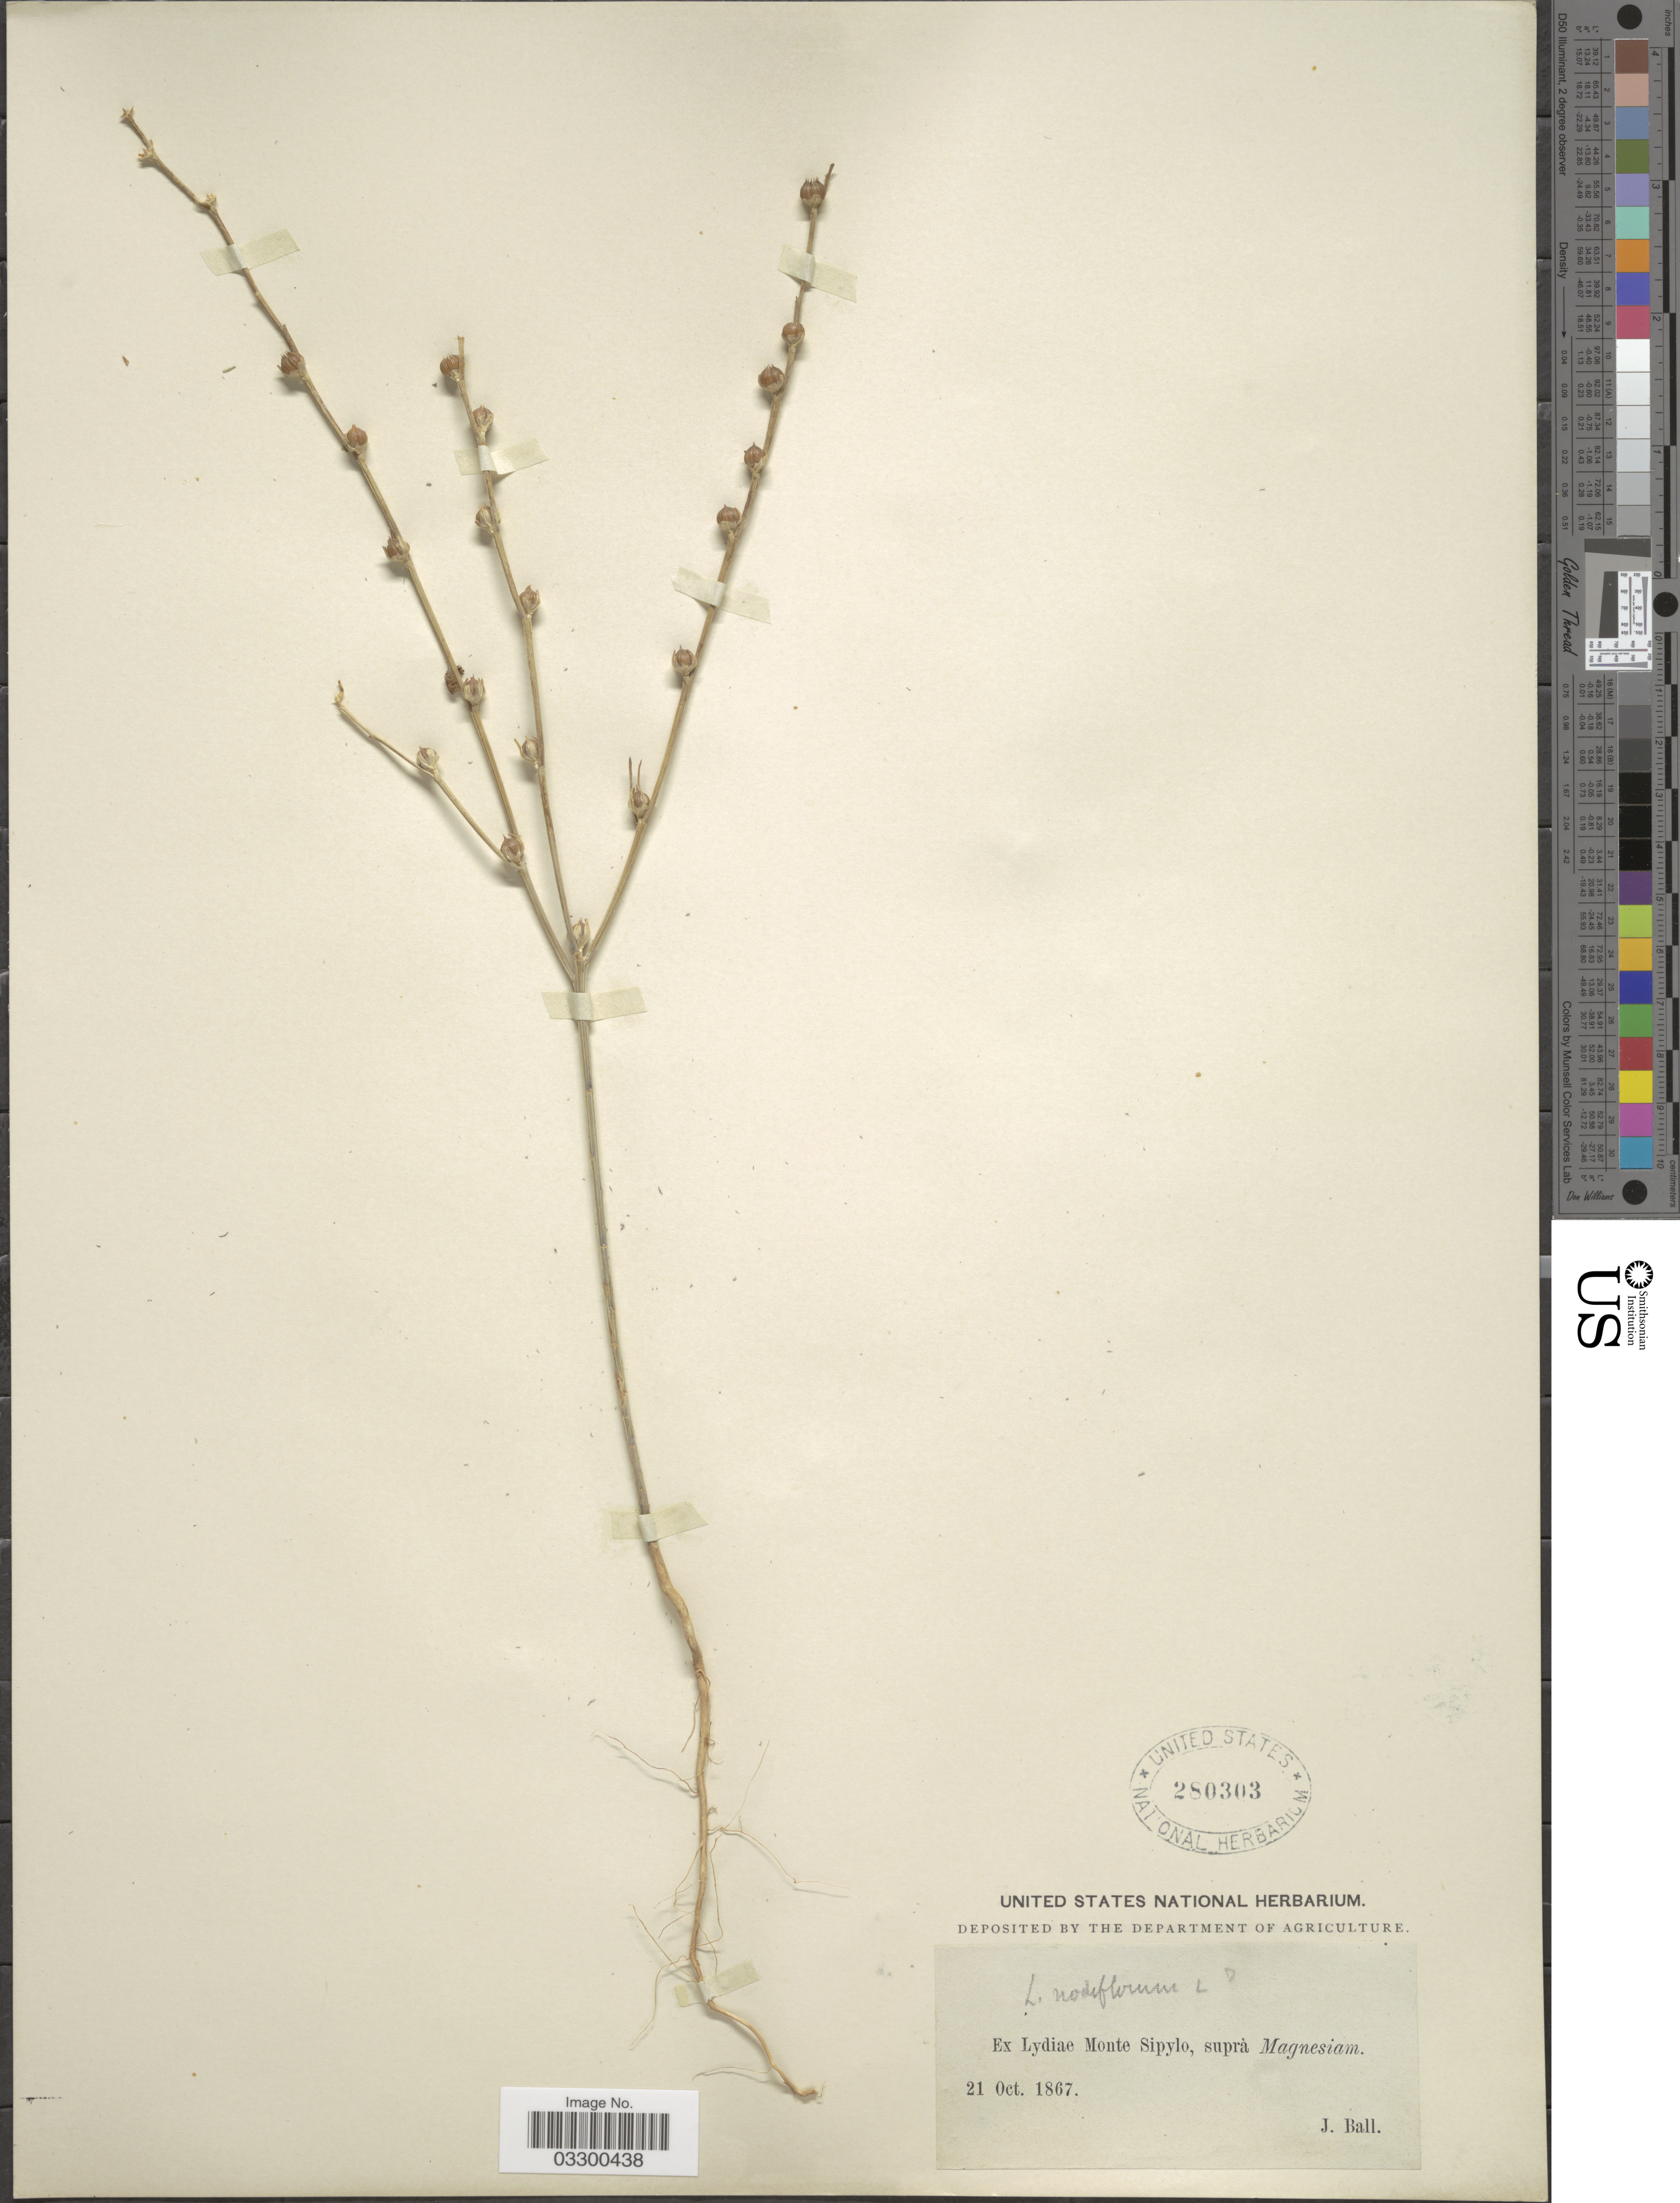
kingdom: Plantae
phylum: Tracheophyta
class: Magnoliopsida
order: Malpighiales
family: Linaceae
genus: Linum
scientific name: Linum nodiflorum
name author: L.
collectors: J. Ball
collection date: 1867-10-21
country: Turkey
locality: Ex Lydiae Monte Sipylo, suprà Magnesiam.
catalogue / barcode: US 280303